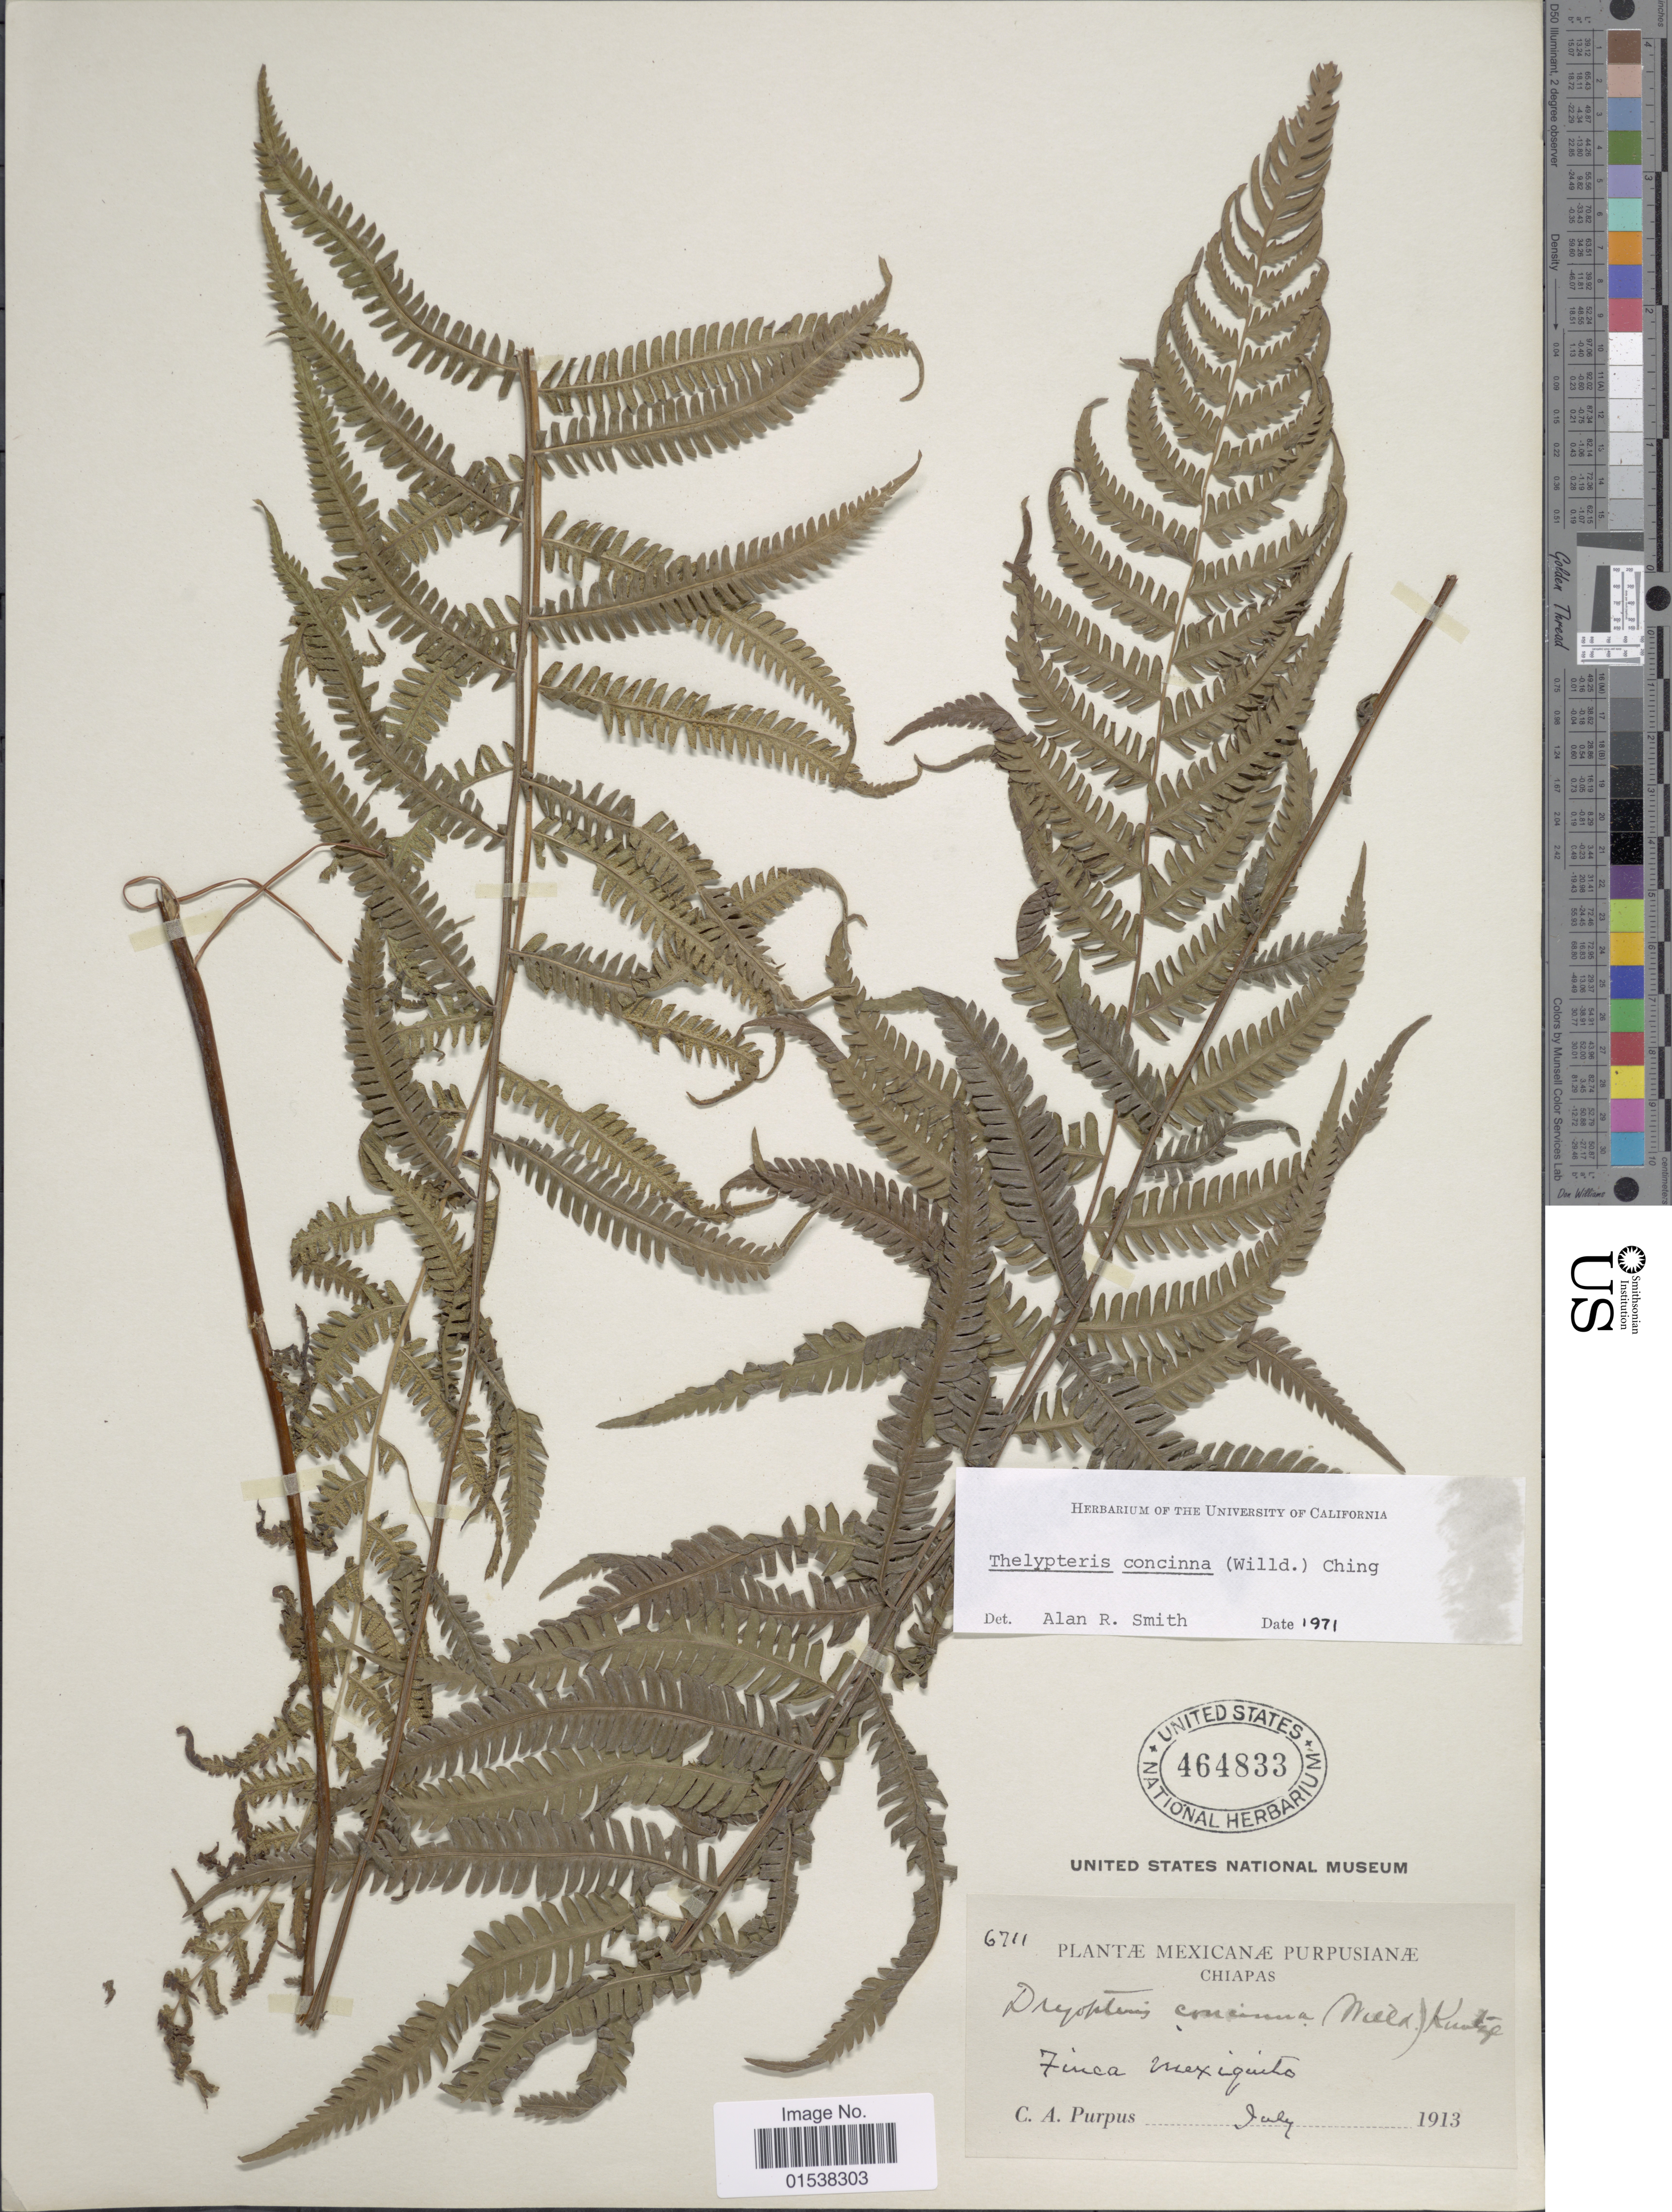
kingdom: Plantae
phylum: Tracheophyta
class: Polypodiopsida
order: Polypodiales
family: Thelypteridaceae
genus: Amauropelta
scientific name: Amauropelta concinna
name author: (Willd.) Pic. Serm.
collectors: C. A. Purpus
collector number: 6711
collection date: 1913-07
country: Mexico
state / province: Chiapas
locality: Mexicanae, Finca Mexiquito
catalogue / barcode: US 464833